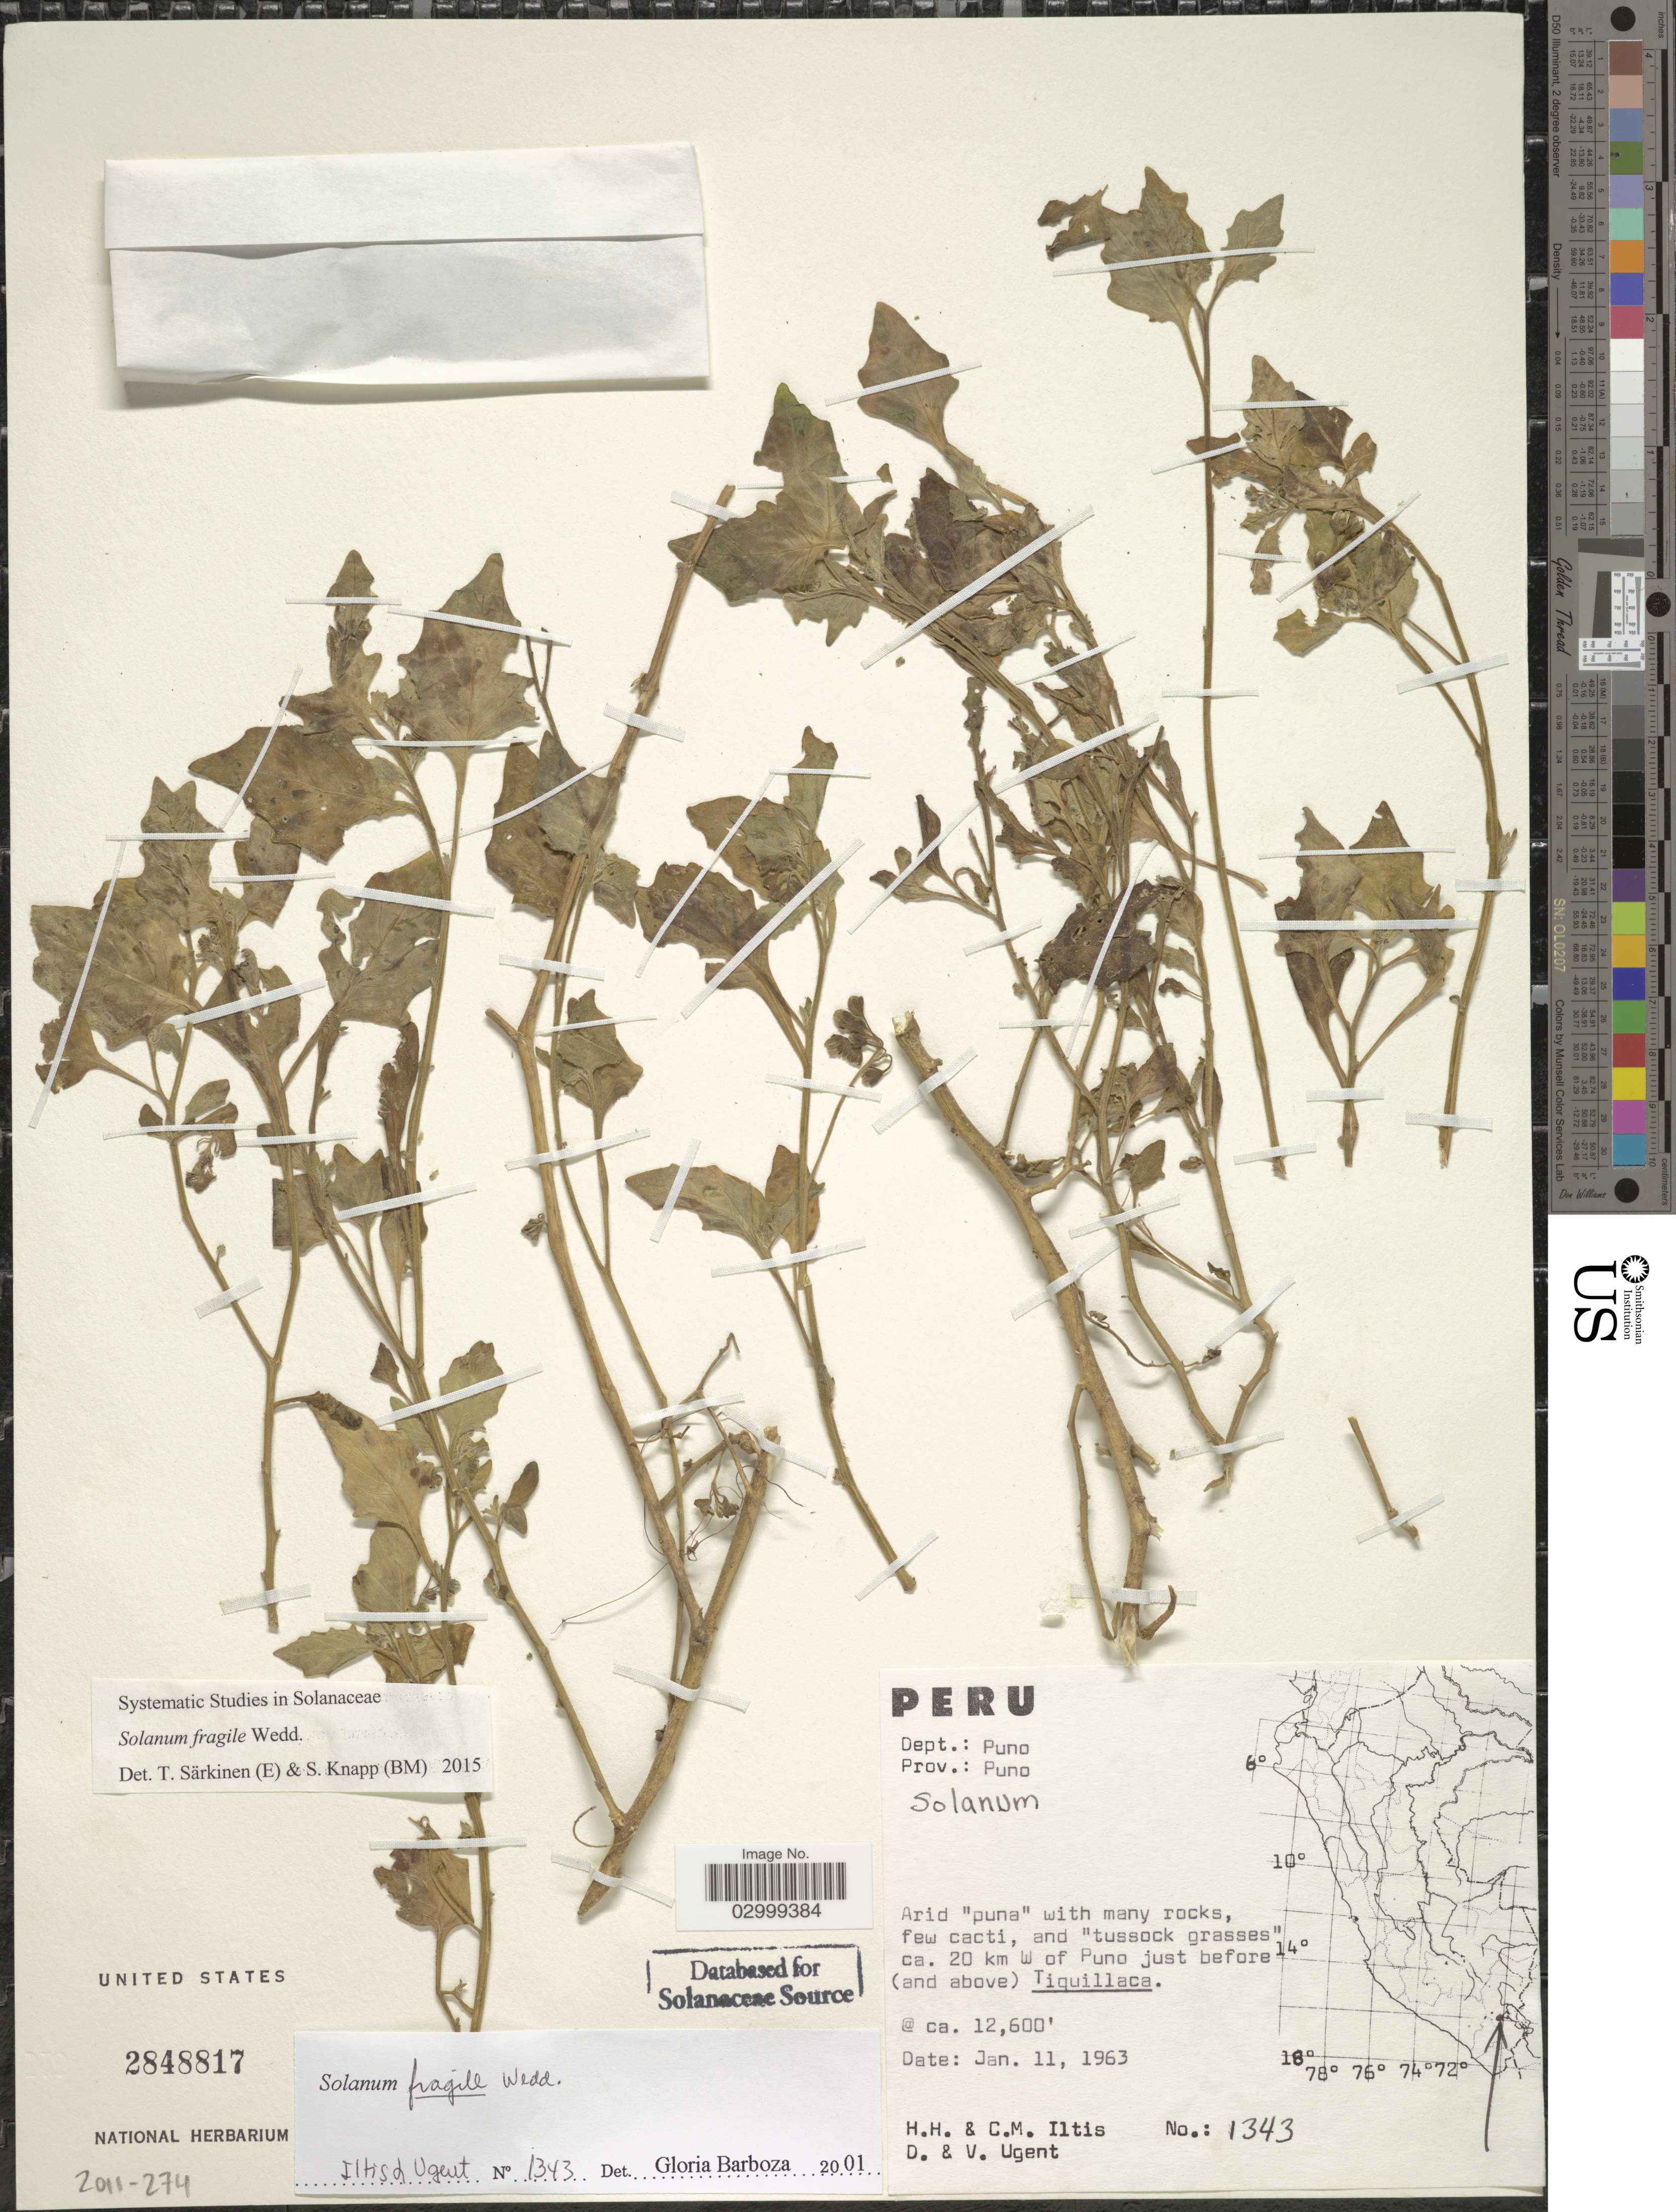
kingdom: Plantae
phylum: Tracheophyta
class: Magnoliopsida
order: Solanales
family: Solanaceae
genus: Solanum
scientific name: Solanum fragile C. Wright ex Griseb., nom. illeg.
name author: C. Wright ex Griseb.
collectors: H. H. Iltis, C. M Iltis, D. Ugent & V. Ugent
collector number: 1343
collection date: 1963-01-11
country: Peru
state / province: Puno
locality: Dept.: Puno, ca. 20 km W of Puno just before (and above) Tiquillaca.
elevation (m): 3840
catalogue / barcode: US 2848817